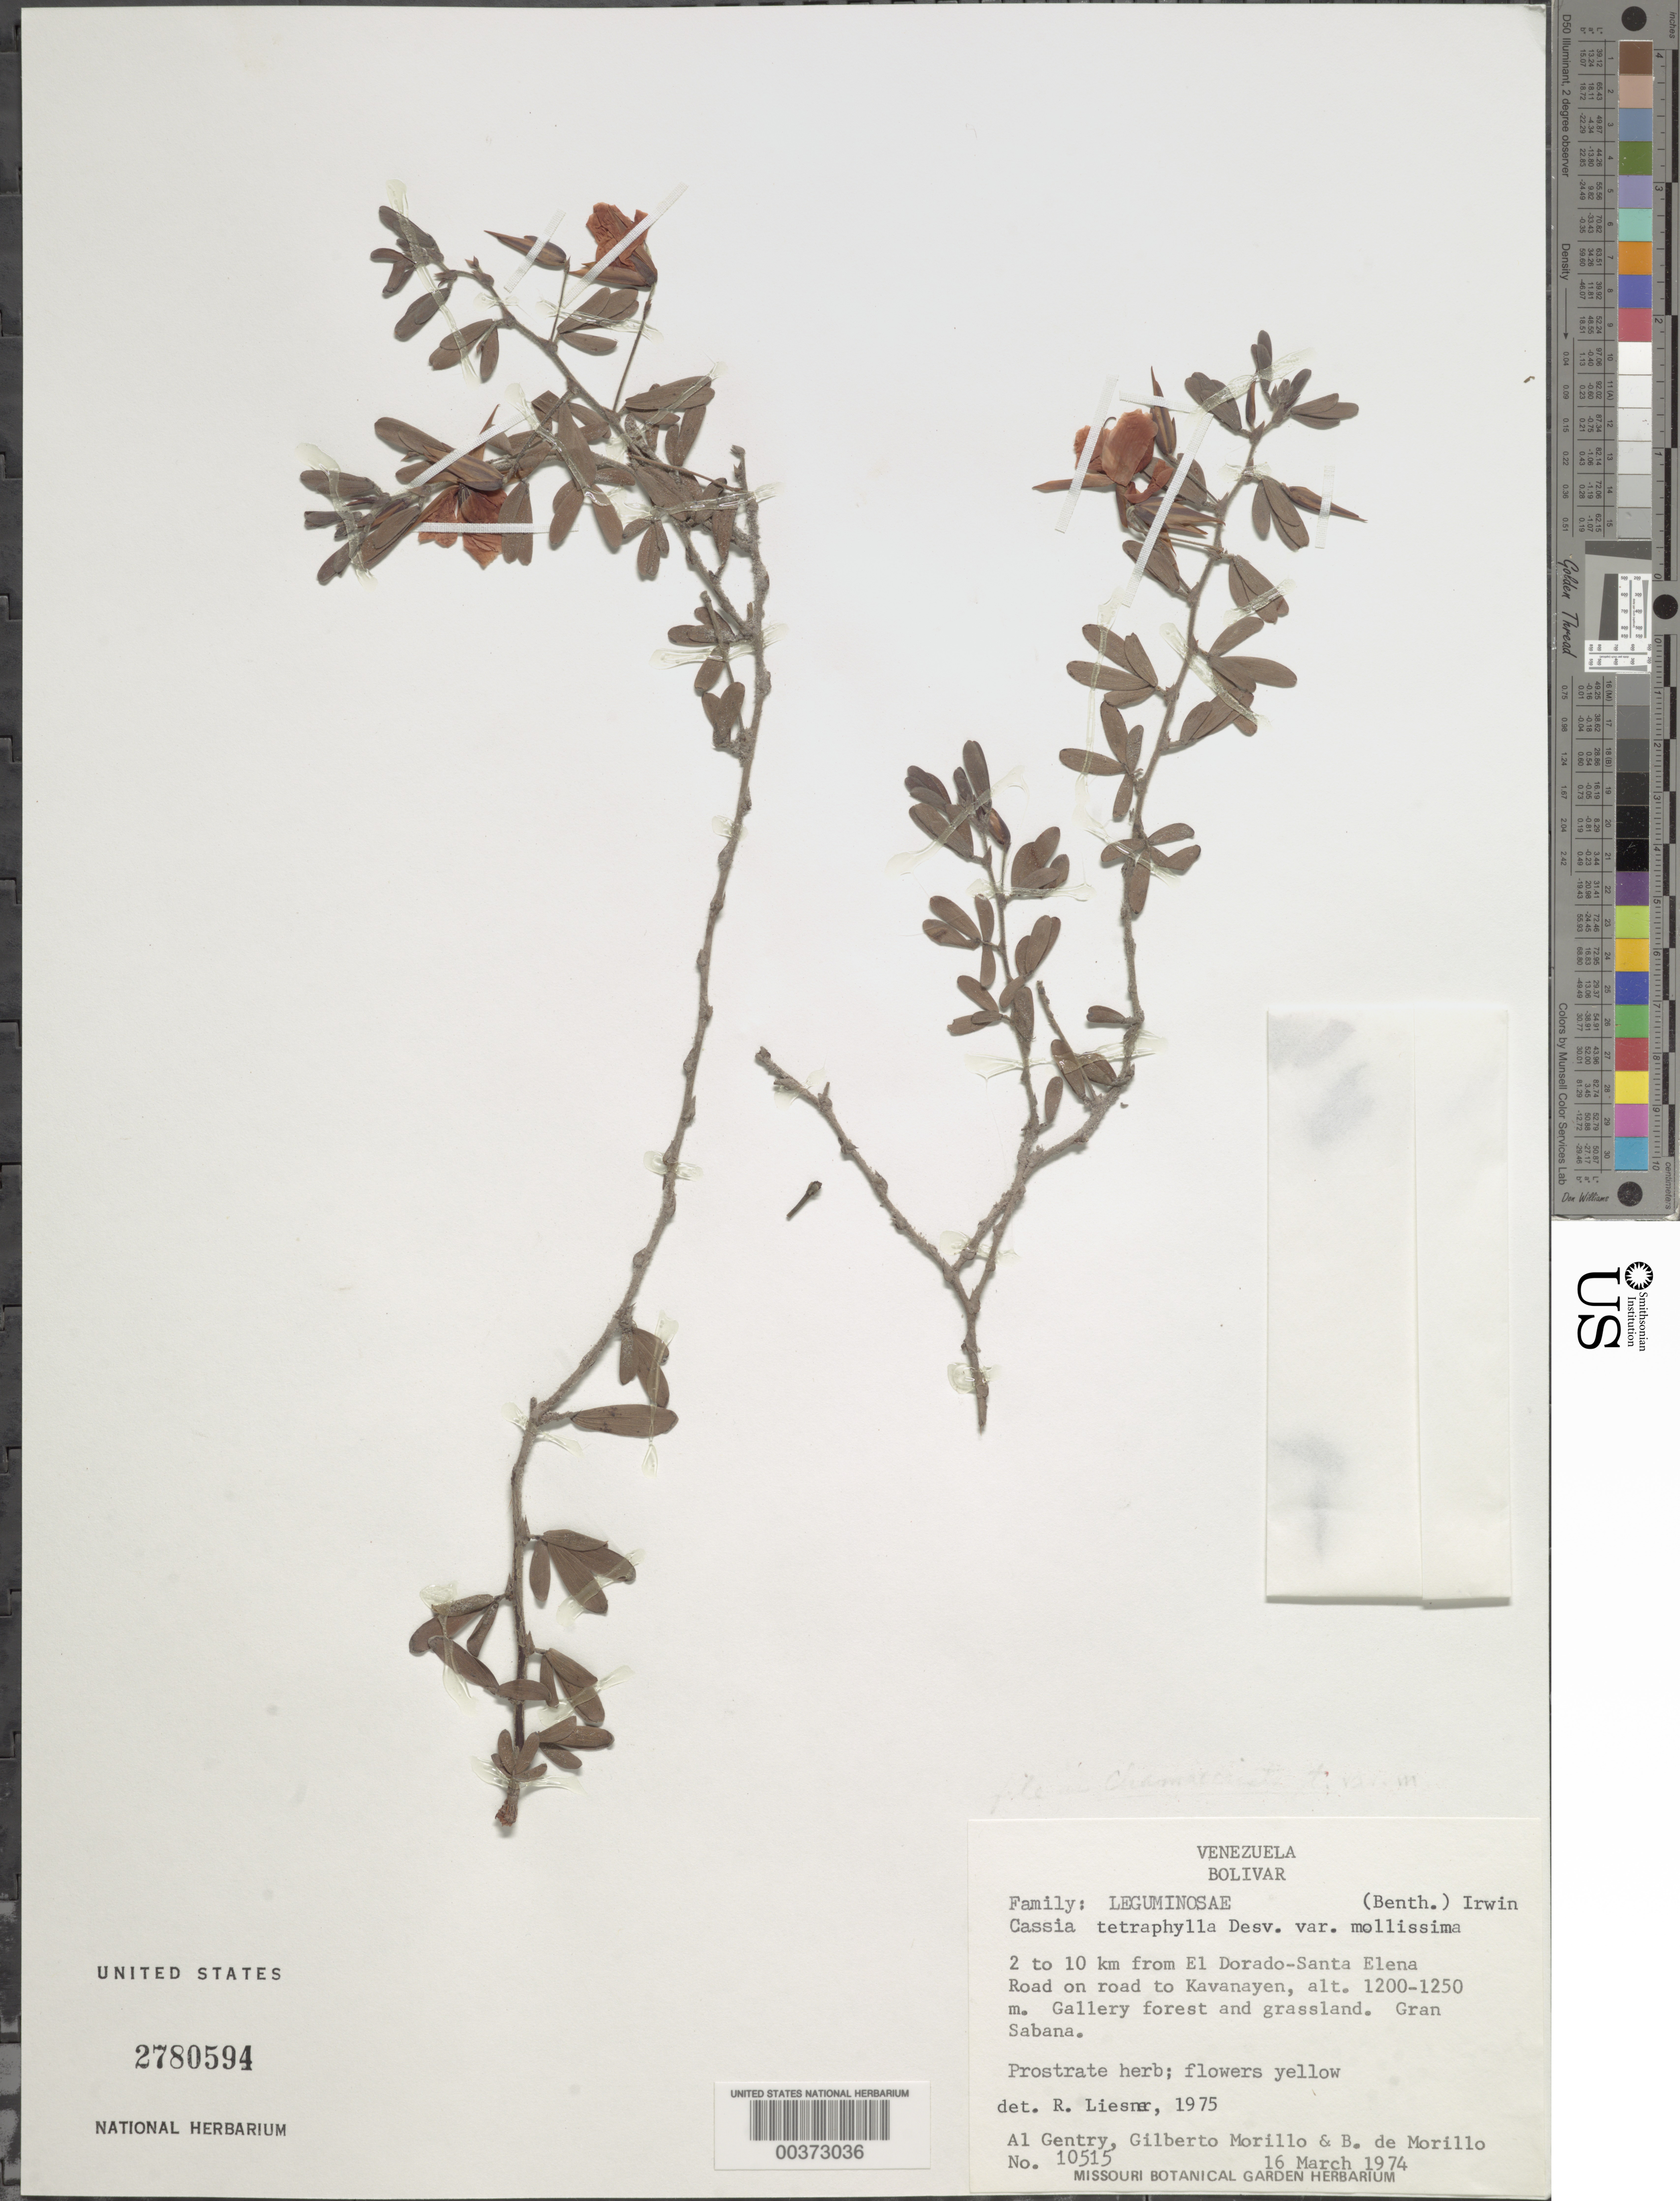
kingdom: Plantae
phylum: Tracheophyta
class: Magnoliopsida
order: Fabales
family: Fabaceae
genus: Chamaecrista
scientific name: Chamaecrista desvauxii var. mollissima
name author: (Benth.) H.S. Irwin & Barneby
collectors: A. H. Gentry, G. N. Morillo & B. Morillo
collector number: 10515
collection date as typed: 16 Mar 1974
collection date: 1974-03-16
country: Venezuela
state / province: Bolivar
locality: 2-10 km from el dorado-santa elena road on road to kavanayen; gran sabana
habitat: Gallery forest and grassland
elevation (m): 1200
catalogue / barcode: US 2780594